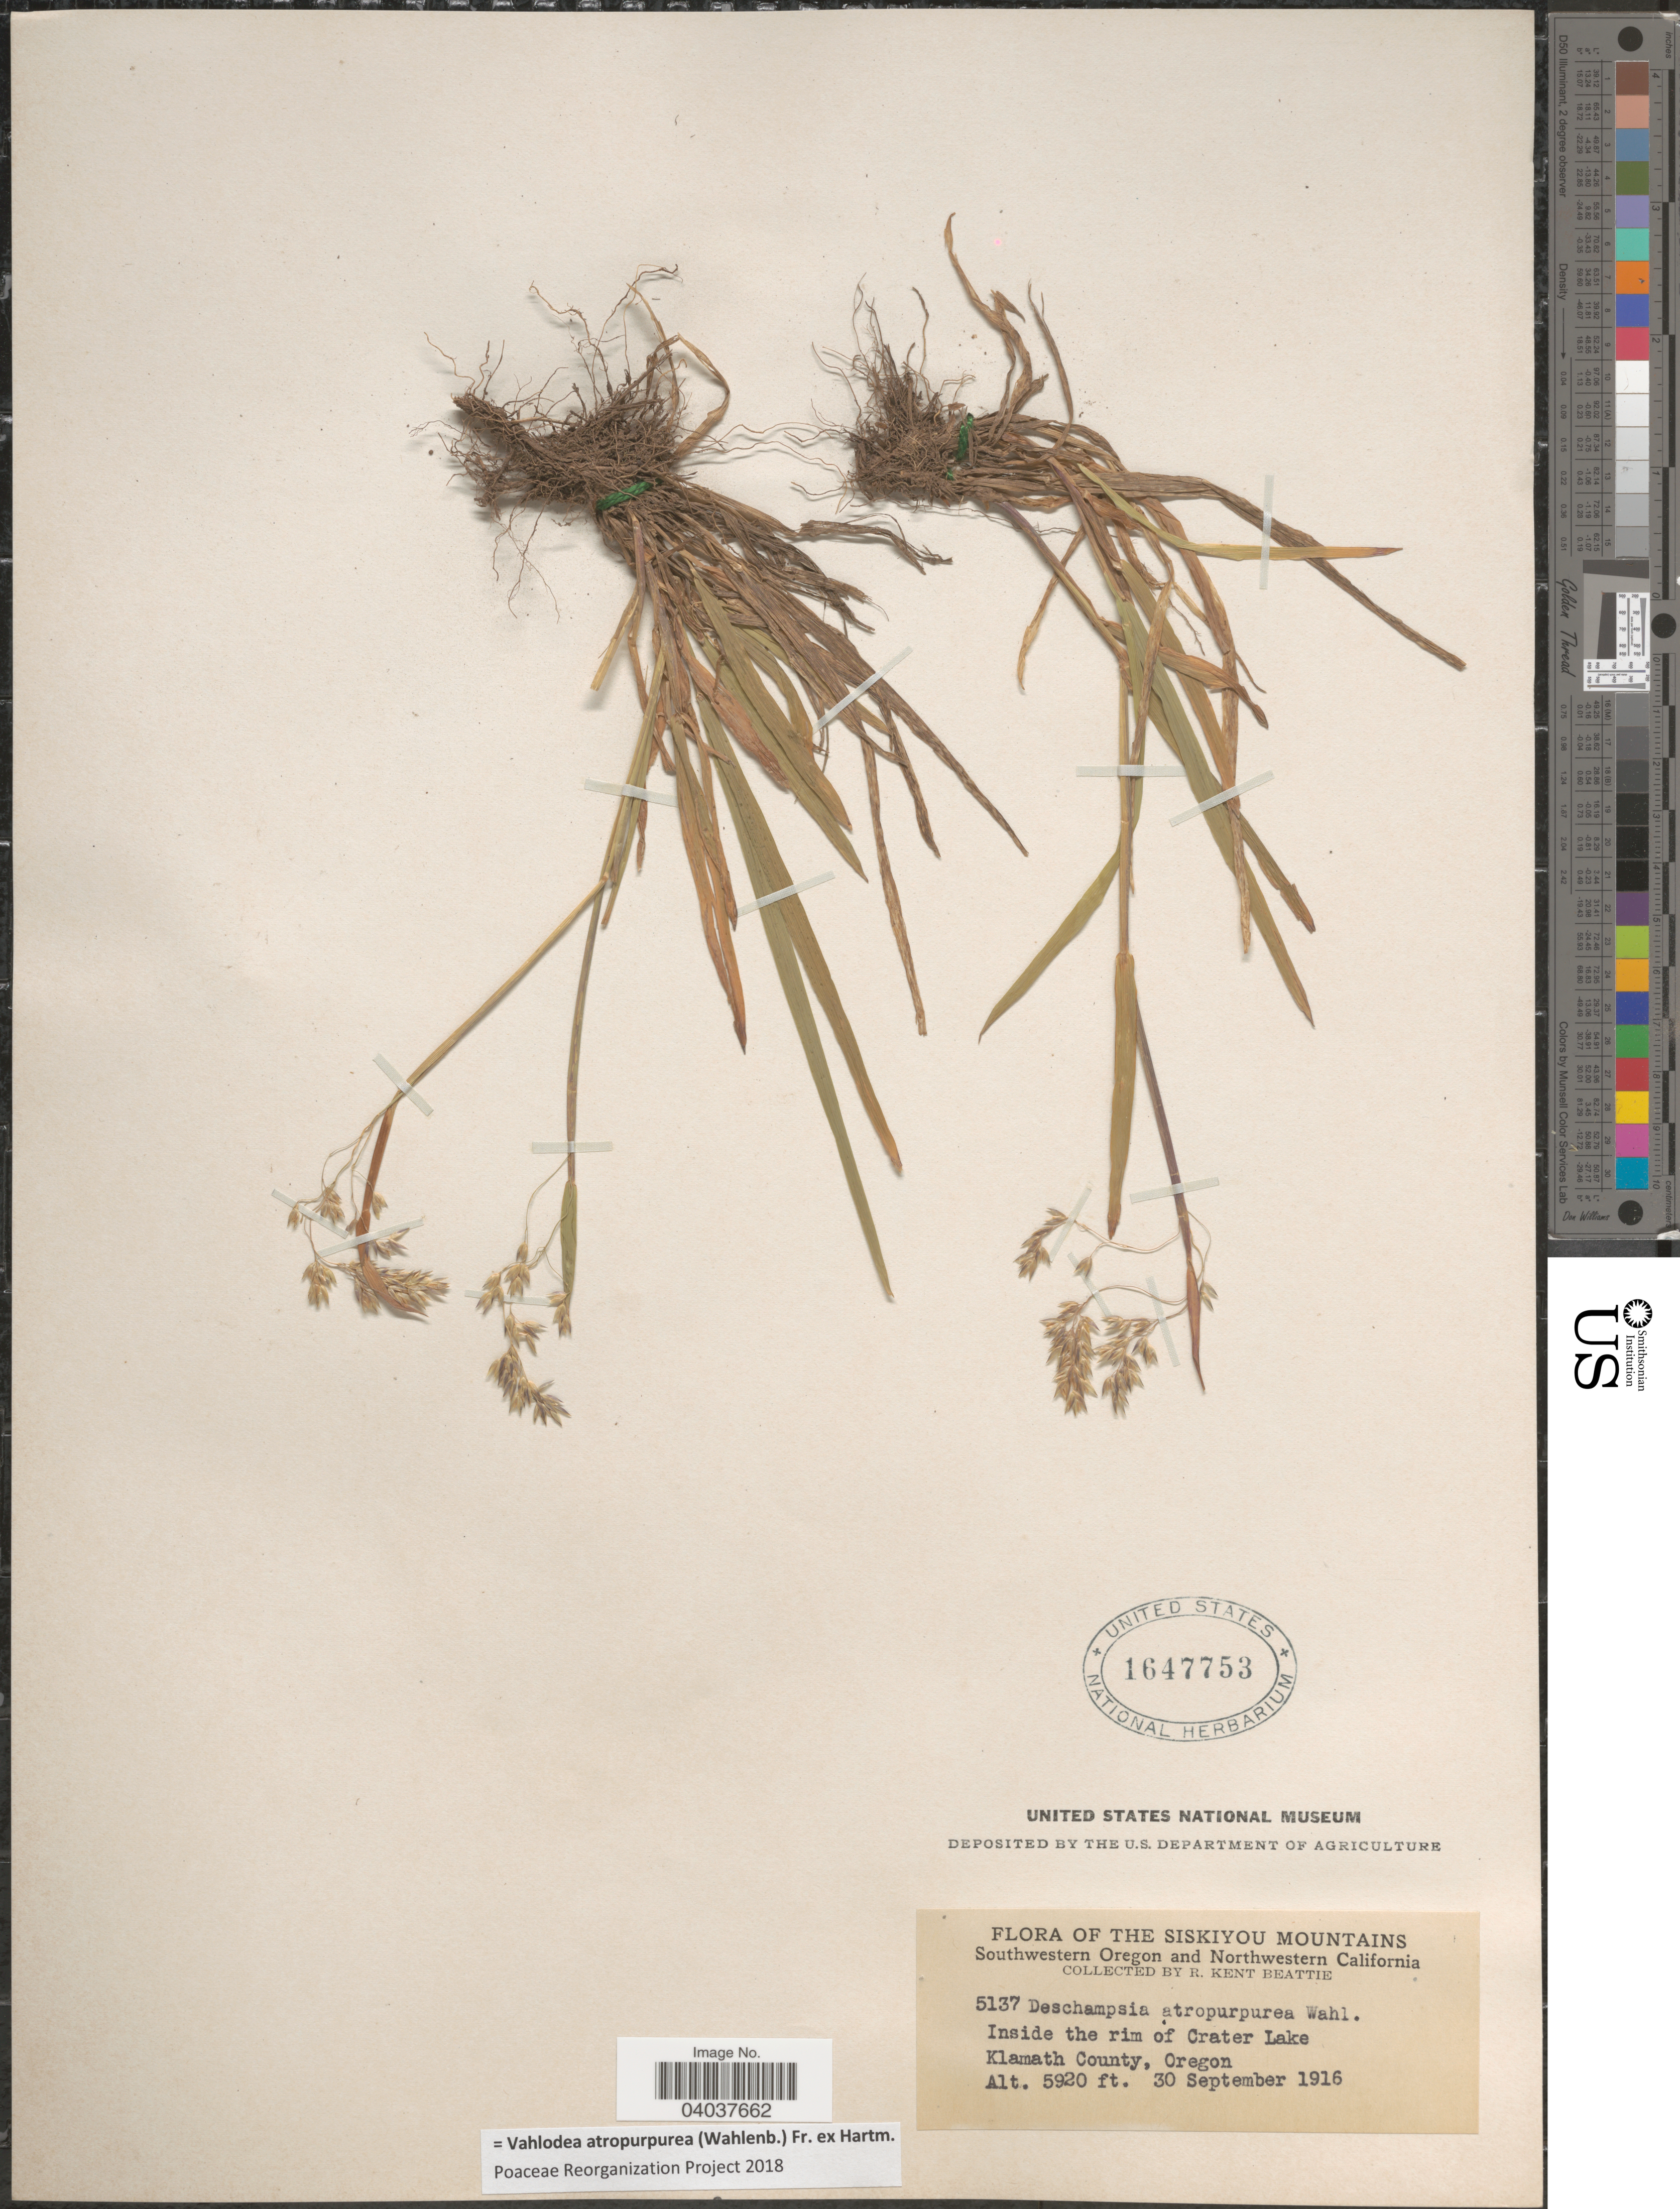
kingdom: Plantae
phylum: Tracheophyta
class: Liliopsida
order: Poales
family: Poaceae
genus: Vahlodea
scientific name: Vahlodea atropurpurea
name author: (Wahlenb.) Fr. ex Hartm.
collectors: R. K. Beattie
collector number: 5137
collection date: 1916-09-30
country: United States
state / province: Oregon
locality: The Siskiyou Mountains. Southwestern Oregon. Inside the rim of Crater Lake. Klamath County.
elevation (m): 1804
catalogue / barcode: US 1647753